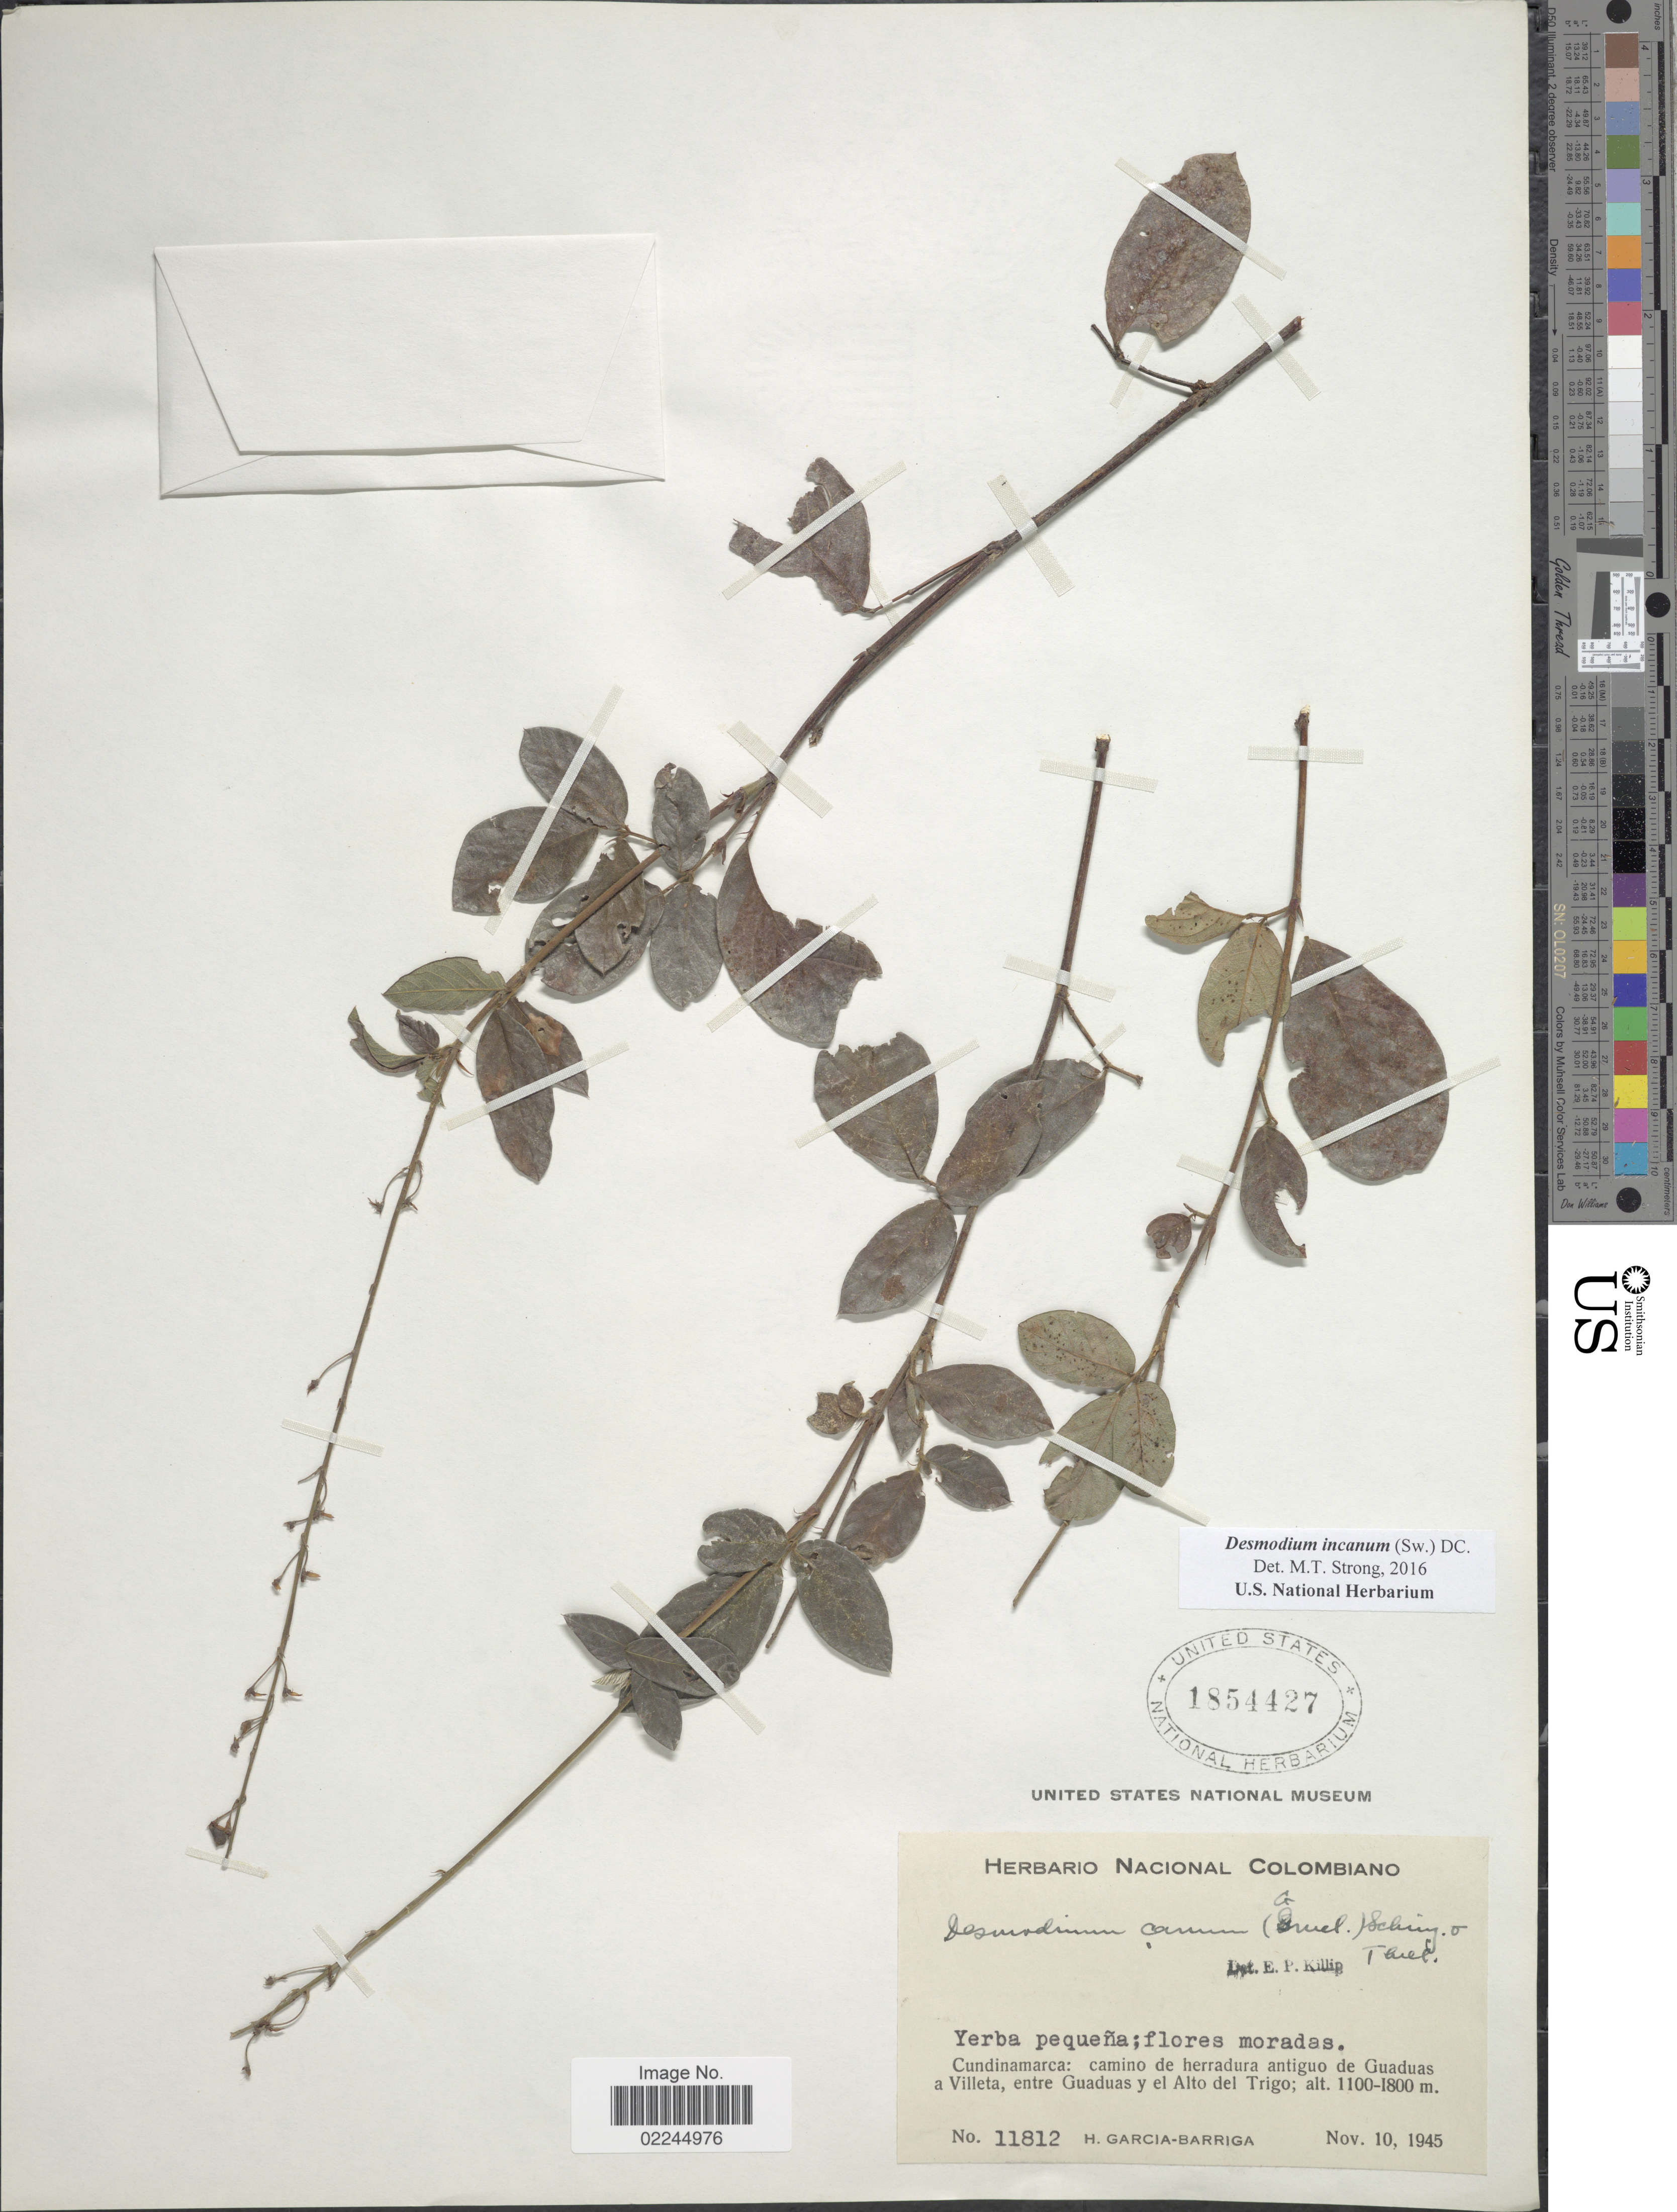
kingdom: Plantae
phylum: Tracheophyta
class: Magnoliopsida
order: Fabales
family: Fabaceae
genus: Desmodium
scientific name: Desmodium incanum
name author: (Sw.) DC.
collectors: H. García Barriga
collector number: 11812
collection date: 1945-11-10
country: Colombia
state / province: Cundinamarca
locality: Camino de herradura antiguo de Guaduas a Villeta, entre Guaduas y el Alto del Trigo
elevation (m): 1100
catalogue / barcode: US 1854427